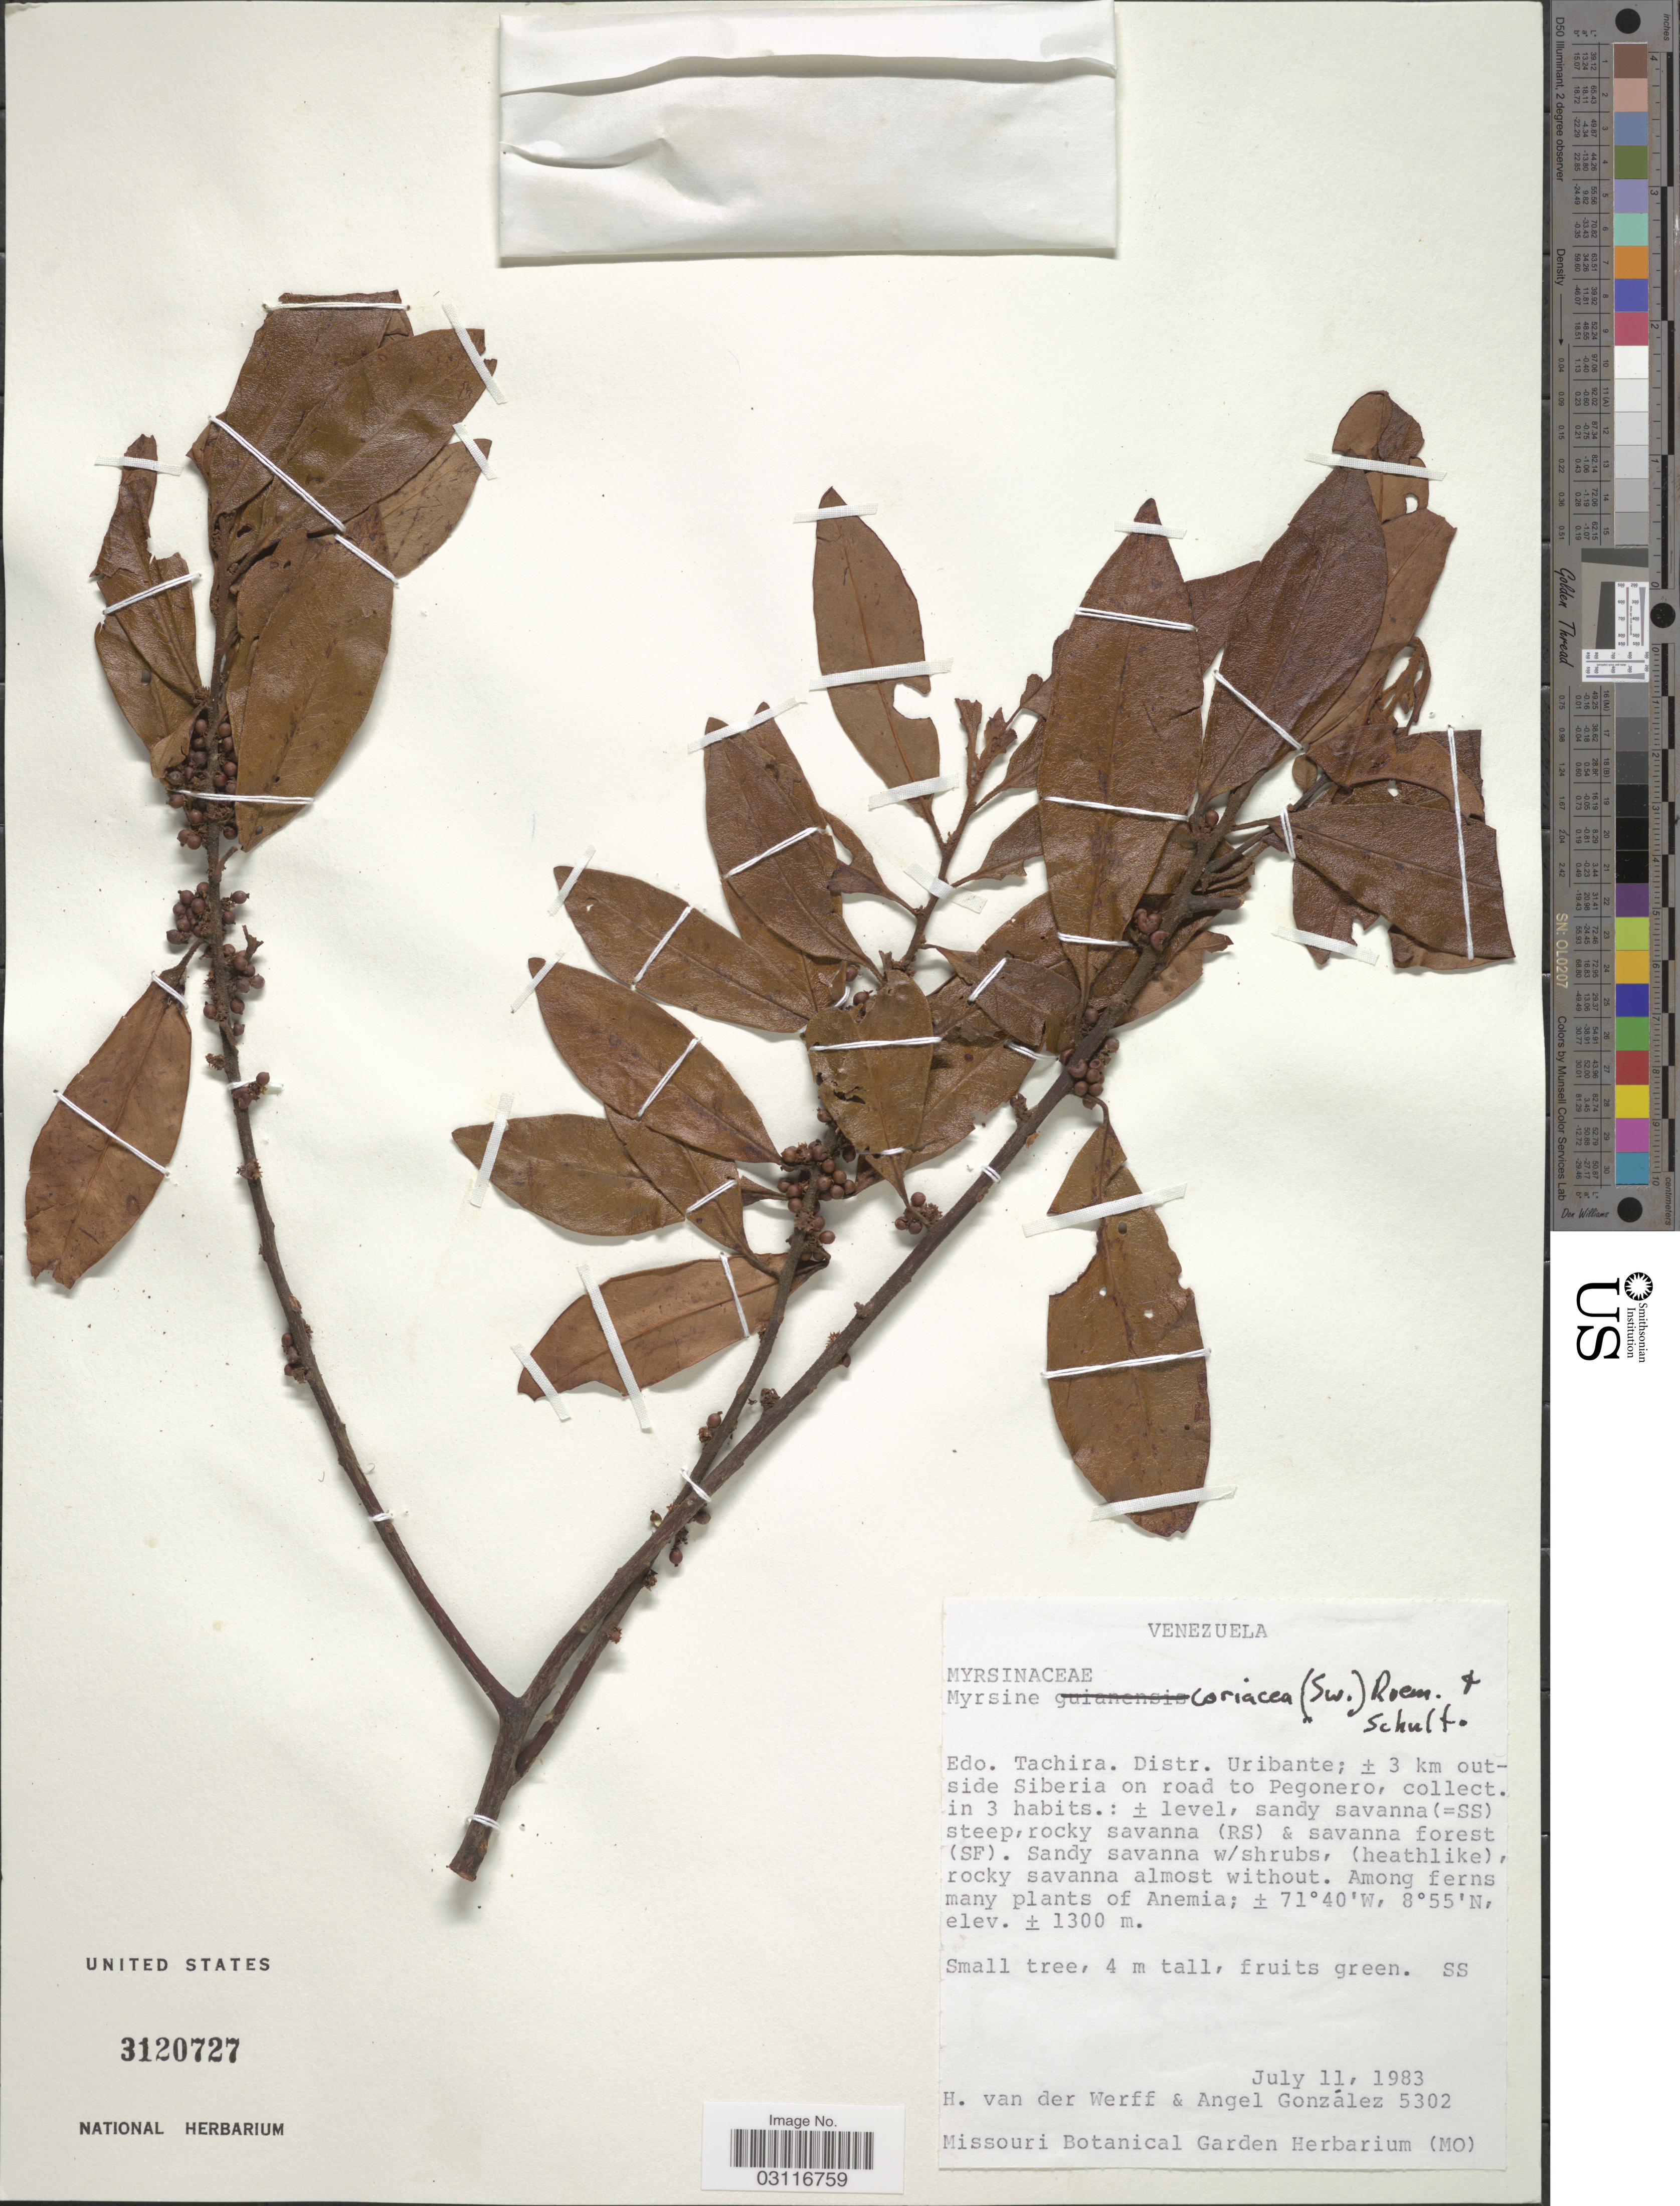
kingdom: Plantae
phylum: Tracheophyta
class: Magnoliopsida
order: Ericales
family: Primulaceae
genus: Myrsine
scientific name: Myrsine coriacea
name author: (Sw.) R. Br. ex Roem. & Schult.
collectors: H. van der Werff & A. C. González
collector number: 5302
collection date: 1983-07-11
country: Venezuela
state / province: Tachira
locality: Distr. Uribante; ± 3 km outside Siberia on road to Pegonero.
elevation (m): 1300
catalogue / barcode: US 3120727